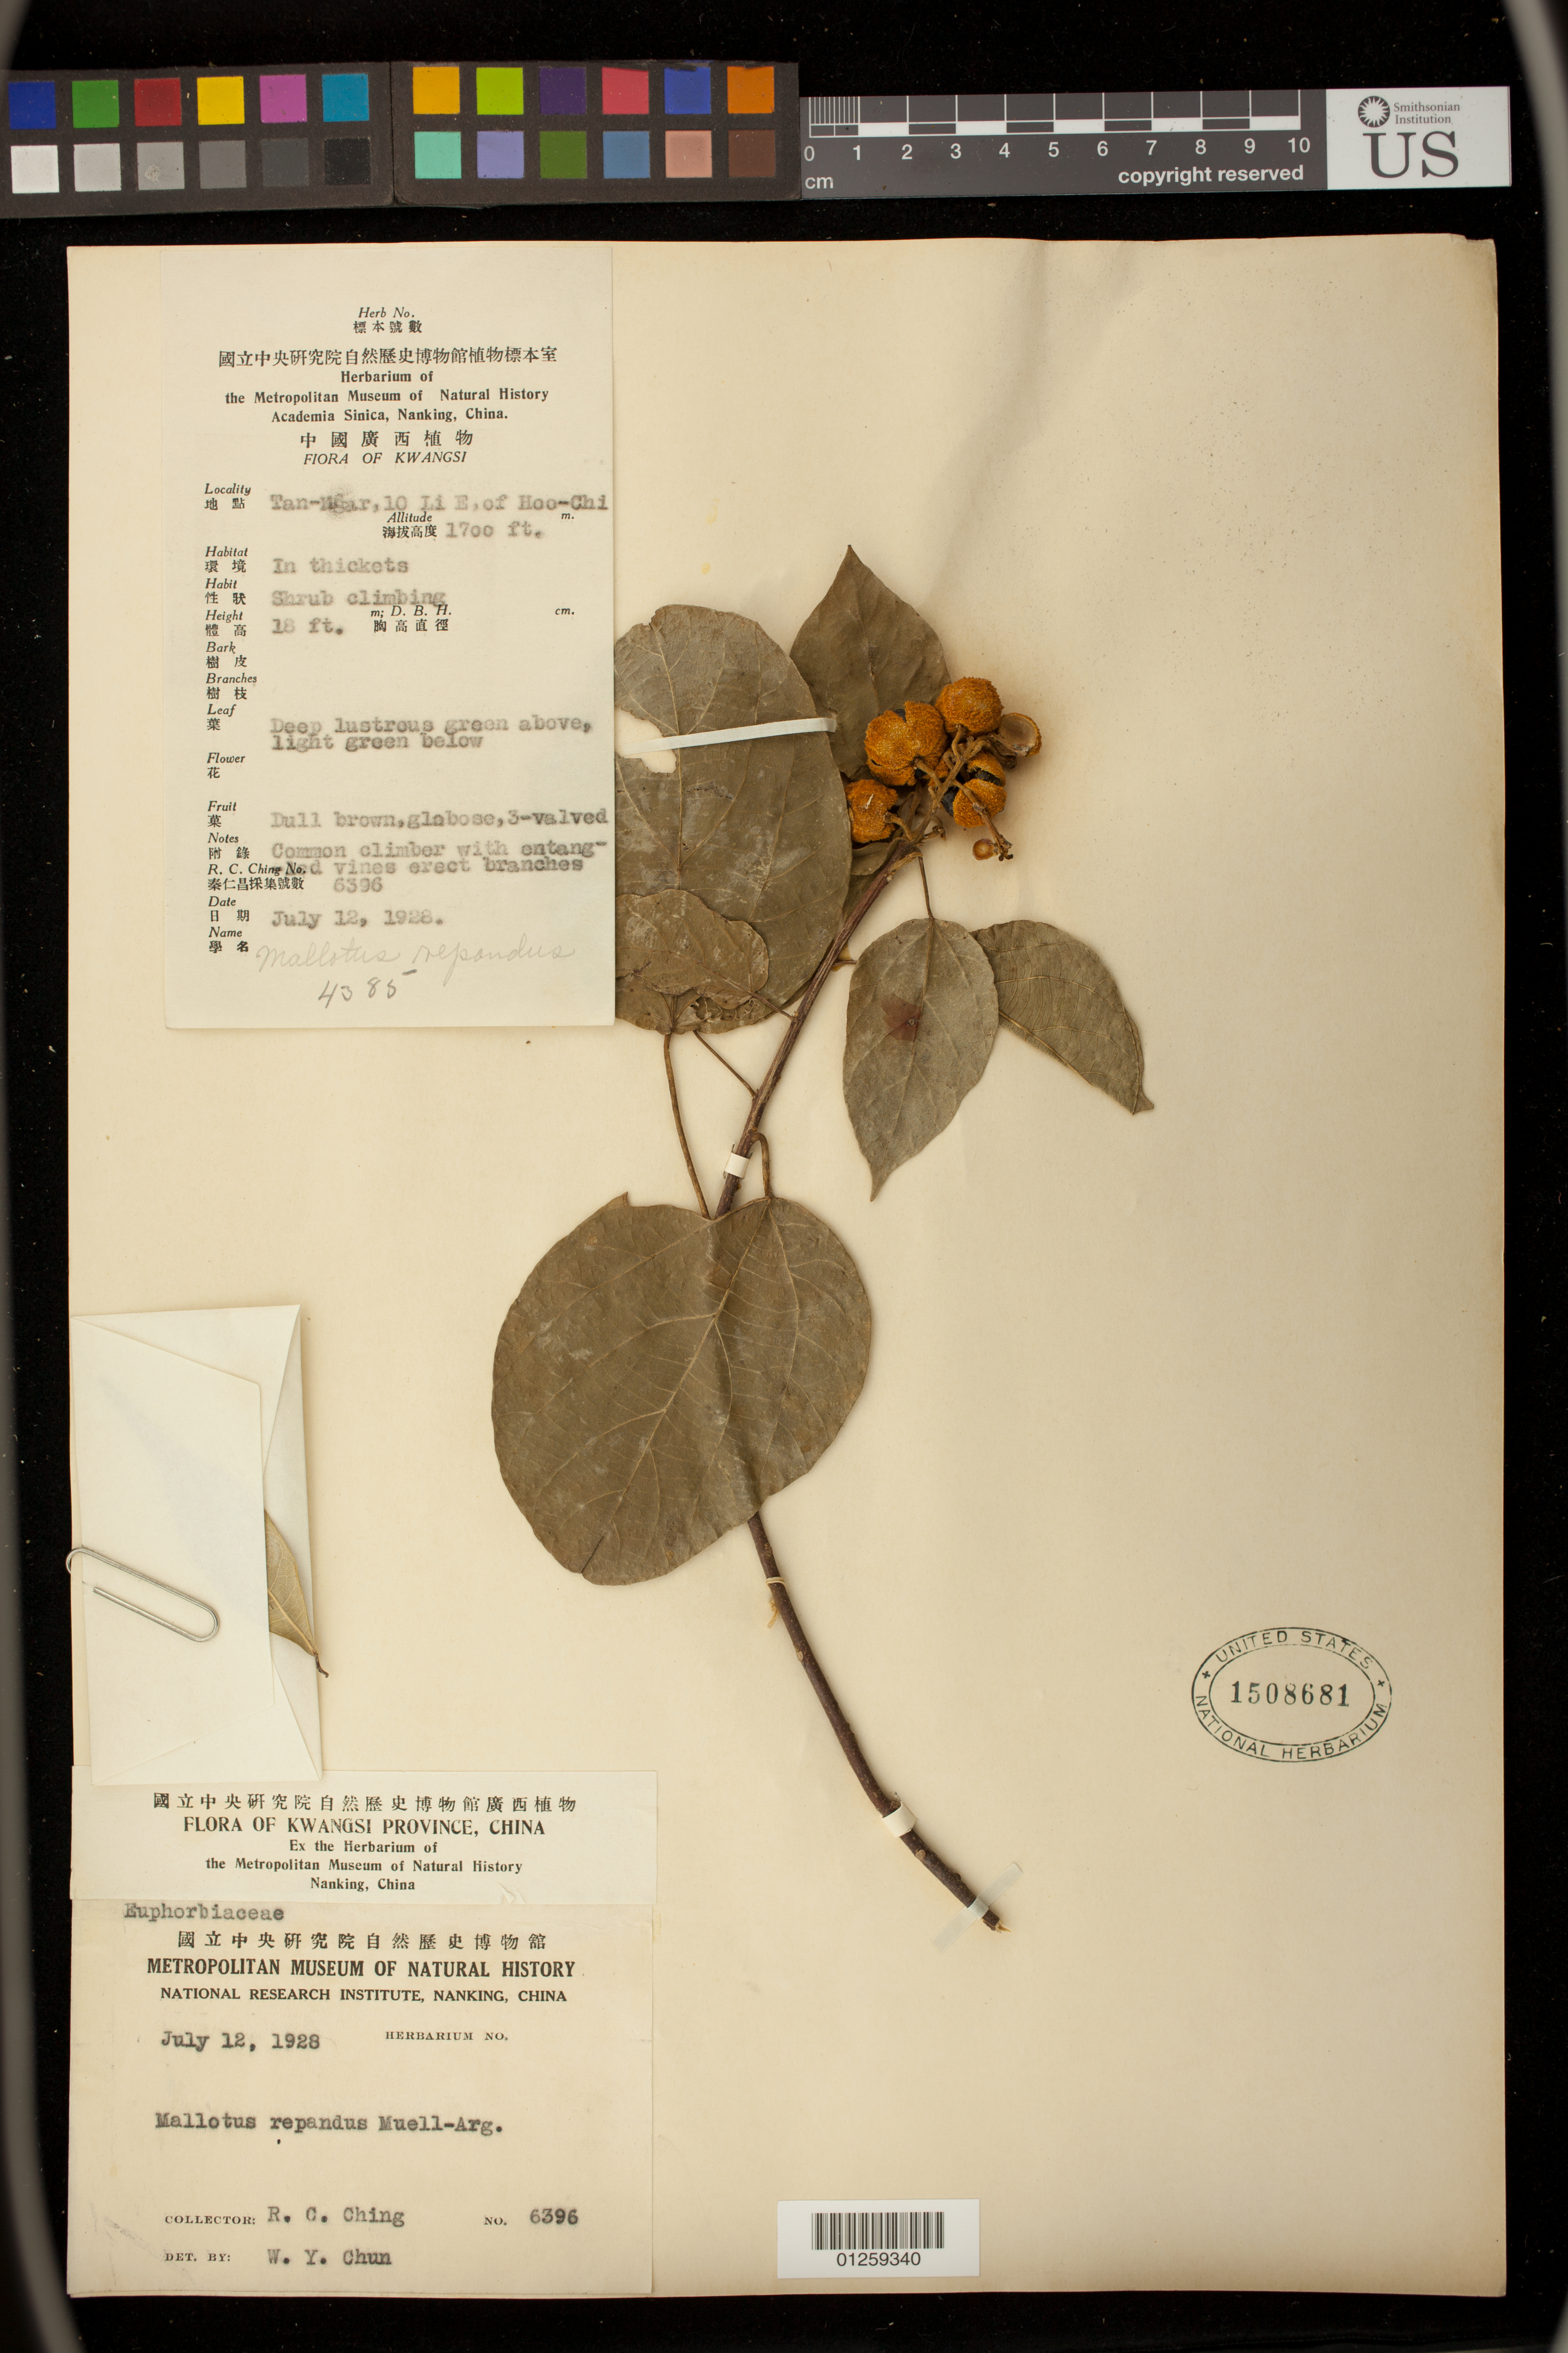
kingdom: Plantae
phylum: Tracheophyta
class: Magnoliopsida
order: Malpighiales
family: Euphorbiaceae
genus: Mallotus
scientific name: Mallotus repandus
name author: (Rottler) Müll. Arg.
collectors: R. C. Ching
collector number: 6396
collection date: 1928-07-12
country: China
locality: Tan-Ngar, 10 Li E, of Hoo-Chi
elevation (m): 518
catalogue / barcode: US 1508681